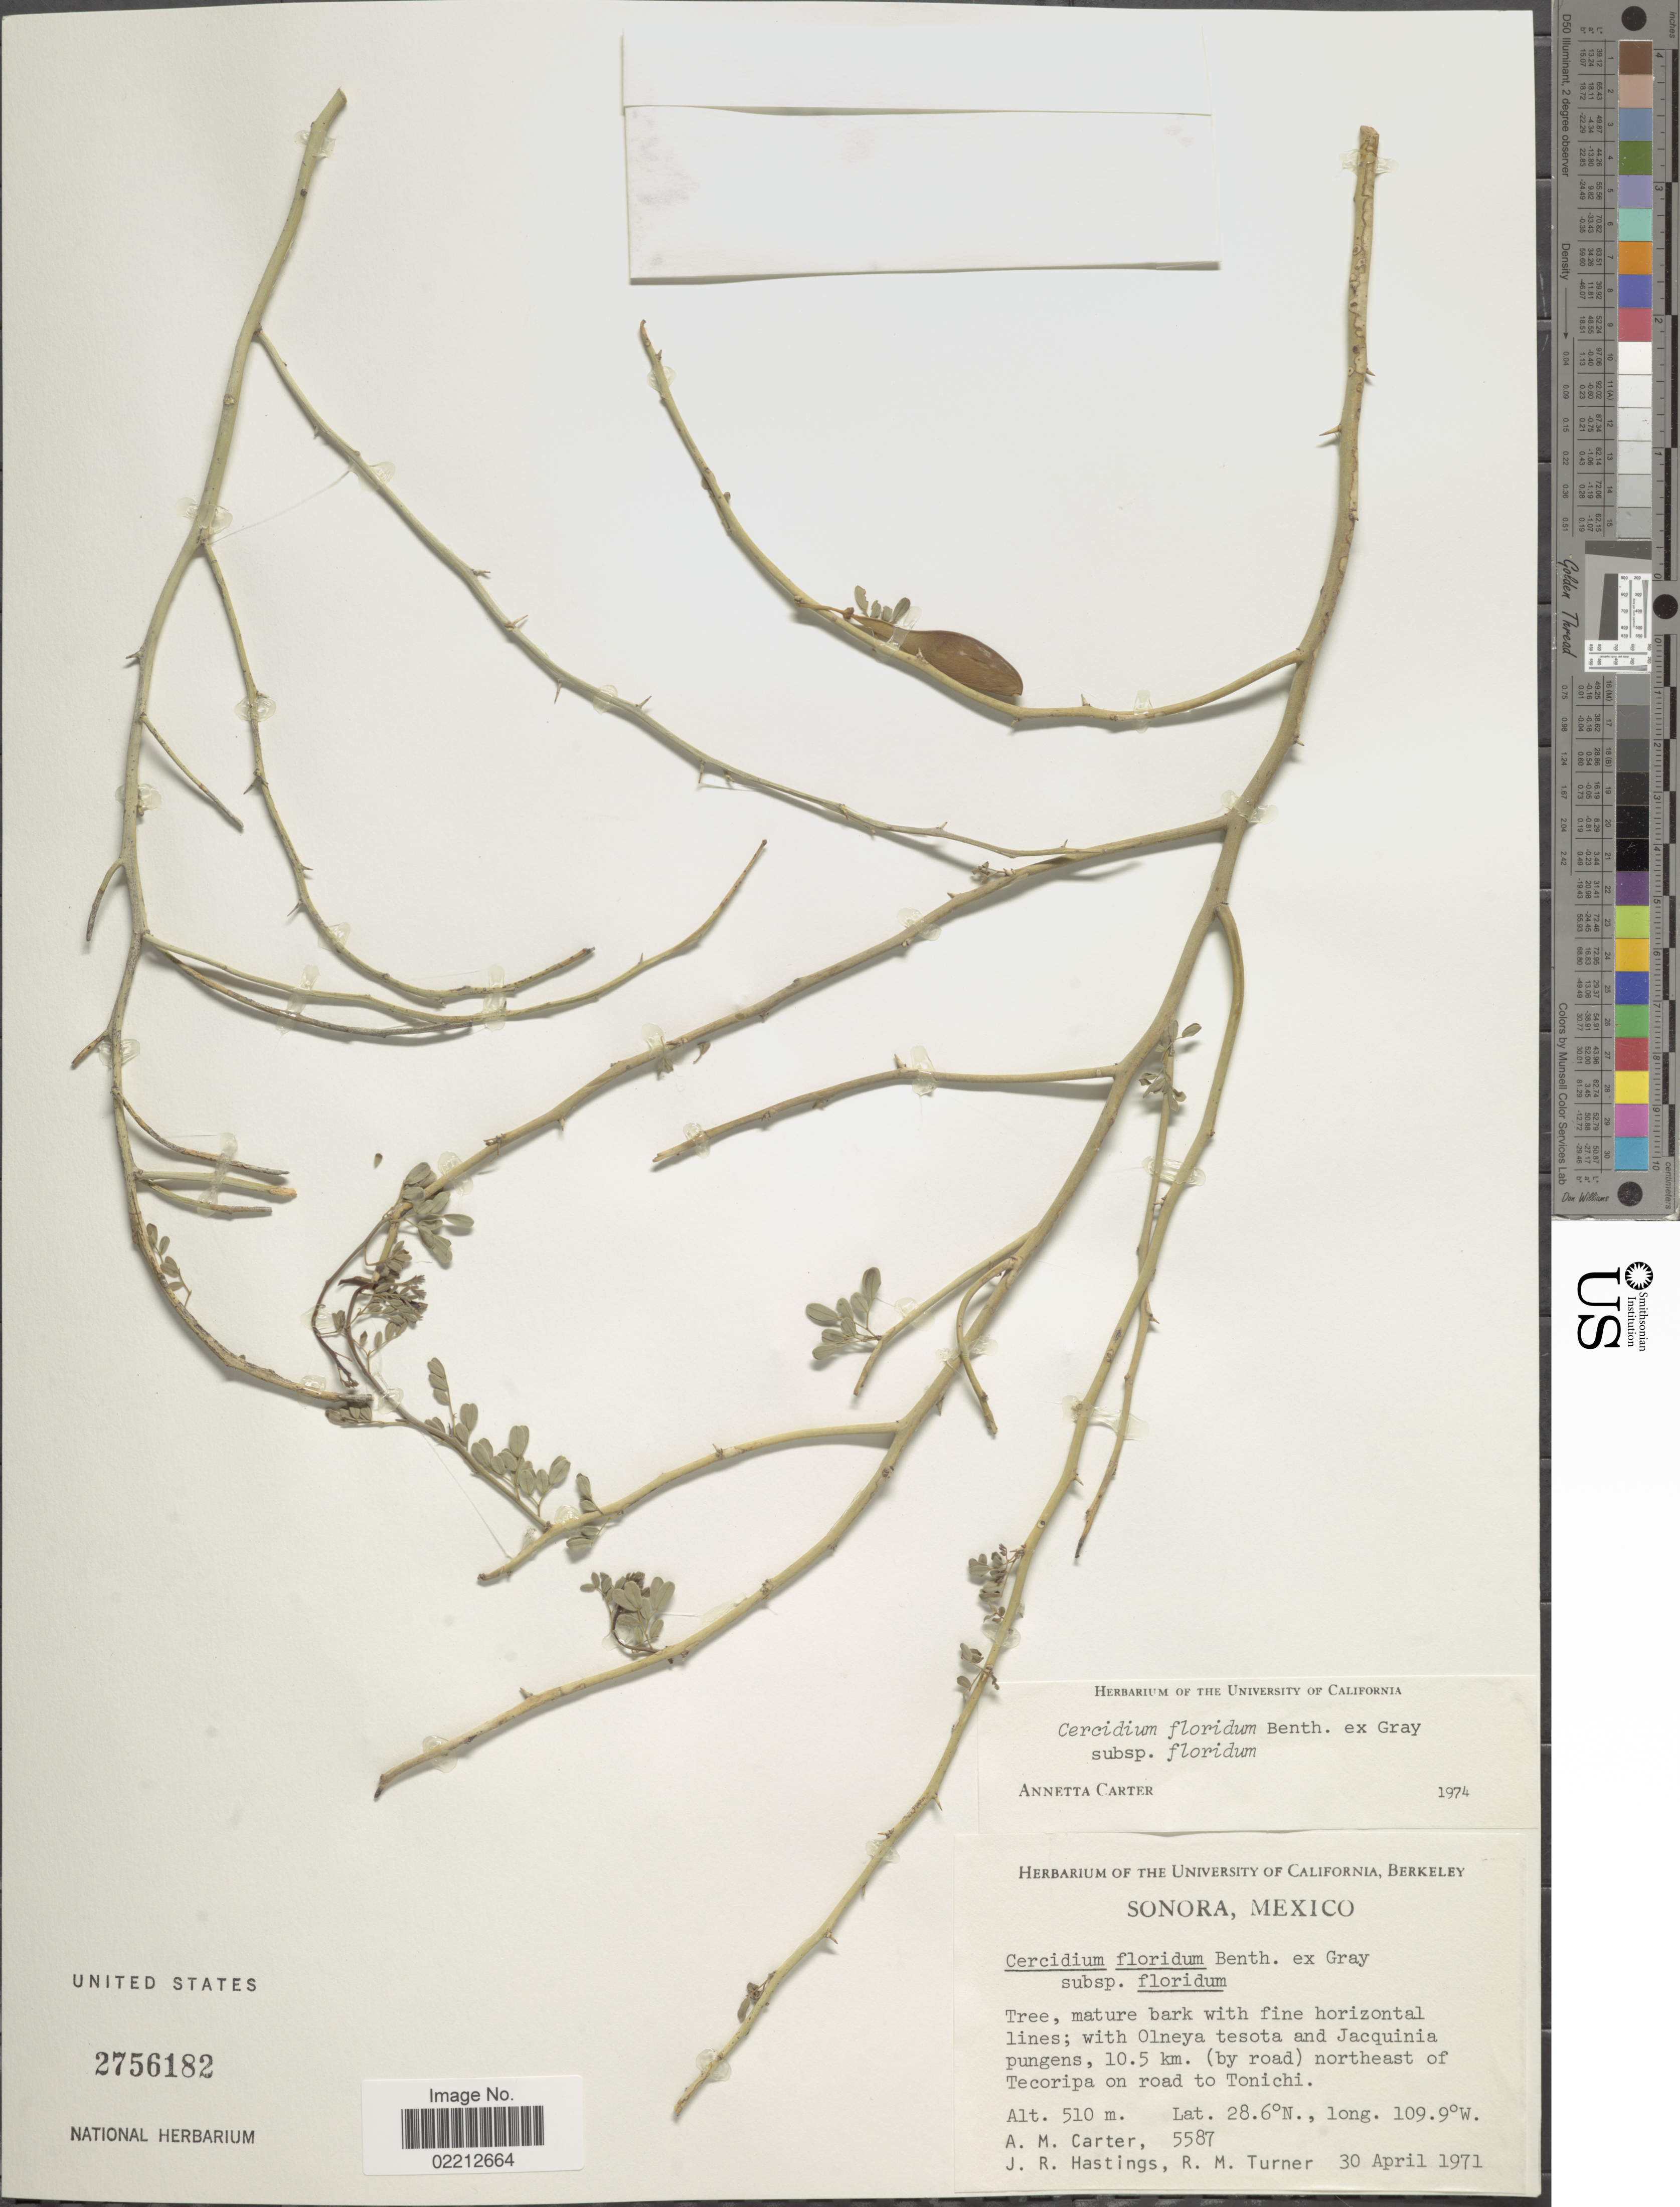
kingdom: Plantae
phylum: Tracheophyta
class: Magnoliopsida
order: Fabales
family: Fabaceae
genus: Parkinsonia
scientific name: Parkinsonia florida subsp. florida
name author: (Benth. ex A. Gray) S. Watson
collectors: A. M. Carter, J. Hastings & R. M. Turner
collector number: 5587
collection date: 1971-04-30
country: Mexico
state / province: Sonora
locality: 10.5 km (by road) northeast of Tecoripa on road to Tonichi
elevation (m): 510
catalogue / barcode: US 2756182